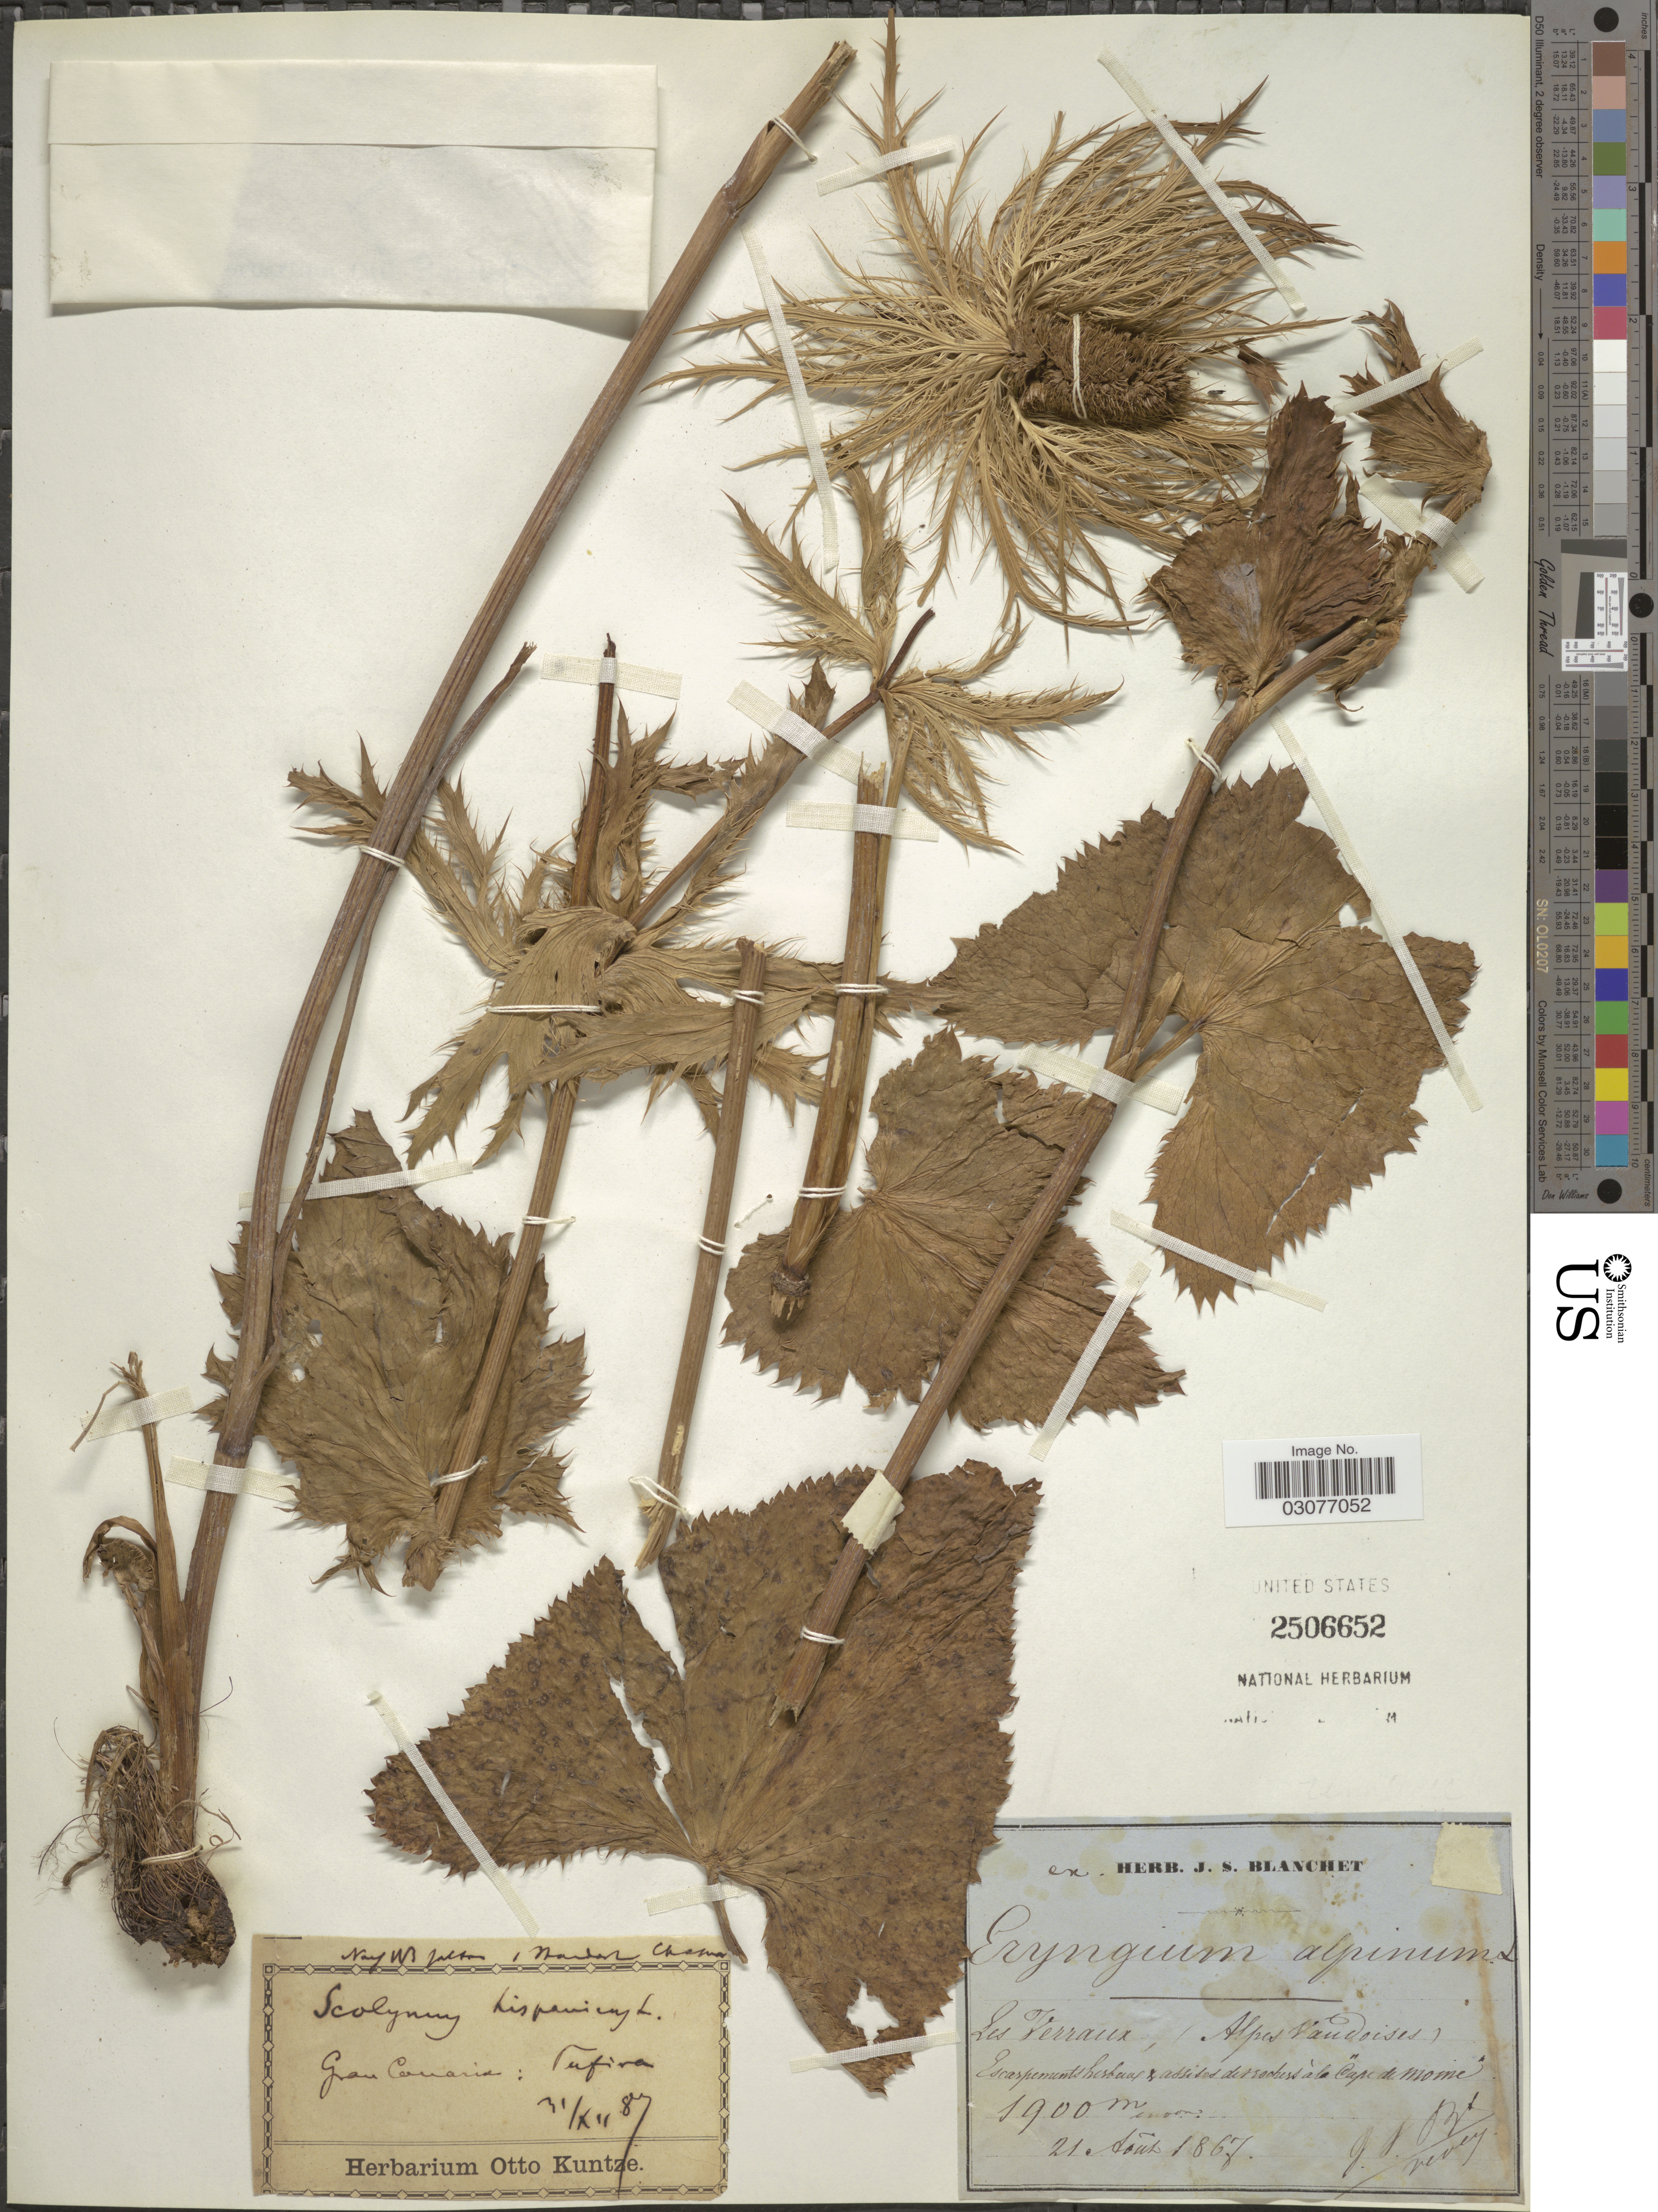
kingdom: Plantae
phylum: Tracheophyta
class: Magnoliopsida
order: Apiales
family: Apiaceae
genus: Eryngium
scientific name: Eryngium alpinum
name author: L.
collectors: J. Blanchet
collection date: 1867-08-21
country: Spain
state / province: Canarias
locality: Les Verraux, (Alpes Vaudoises). Gran Canarias: Tufira.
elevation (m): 1900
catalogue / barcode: US 2506652